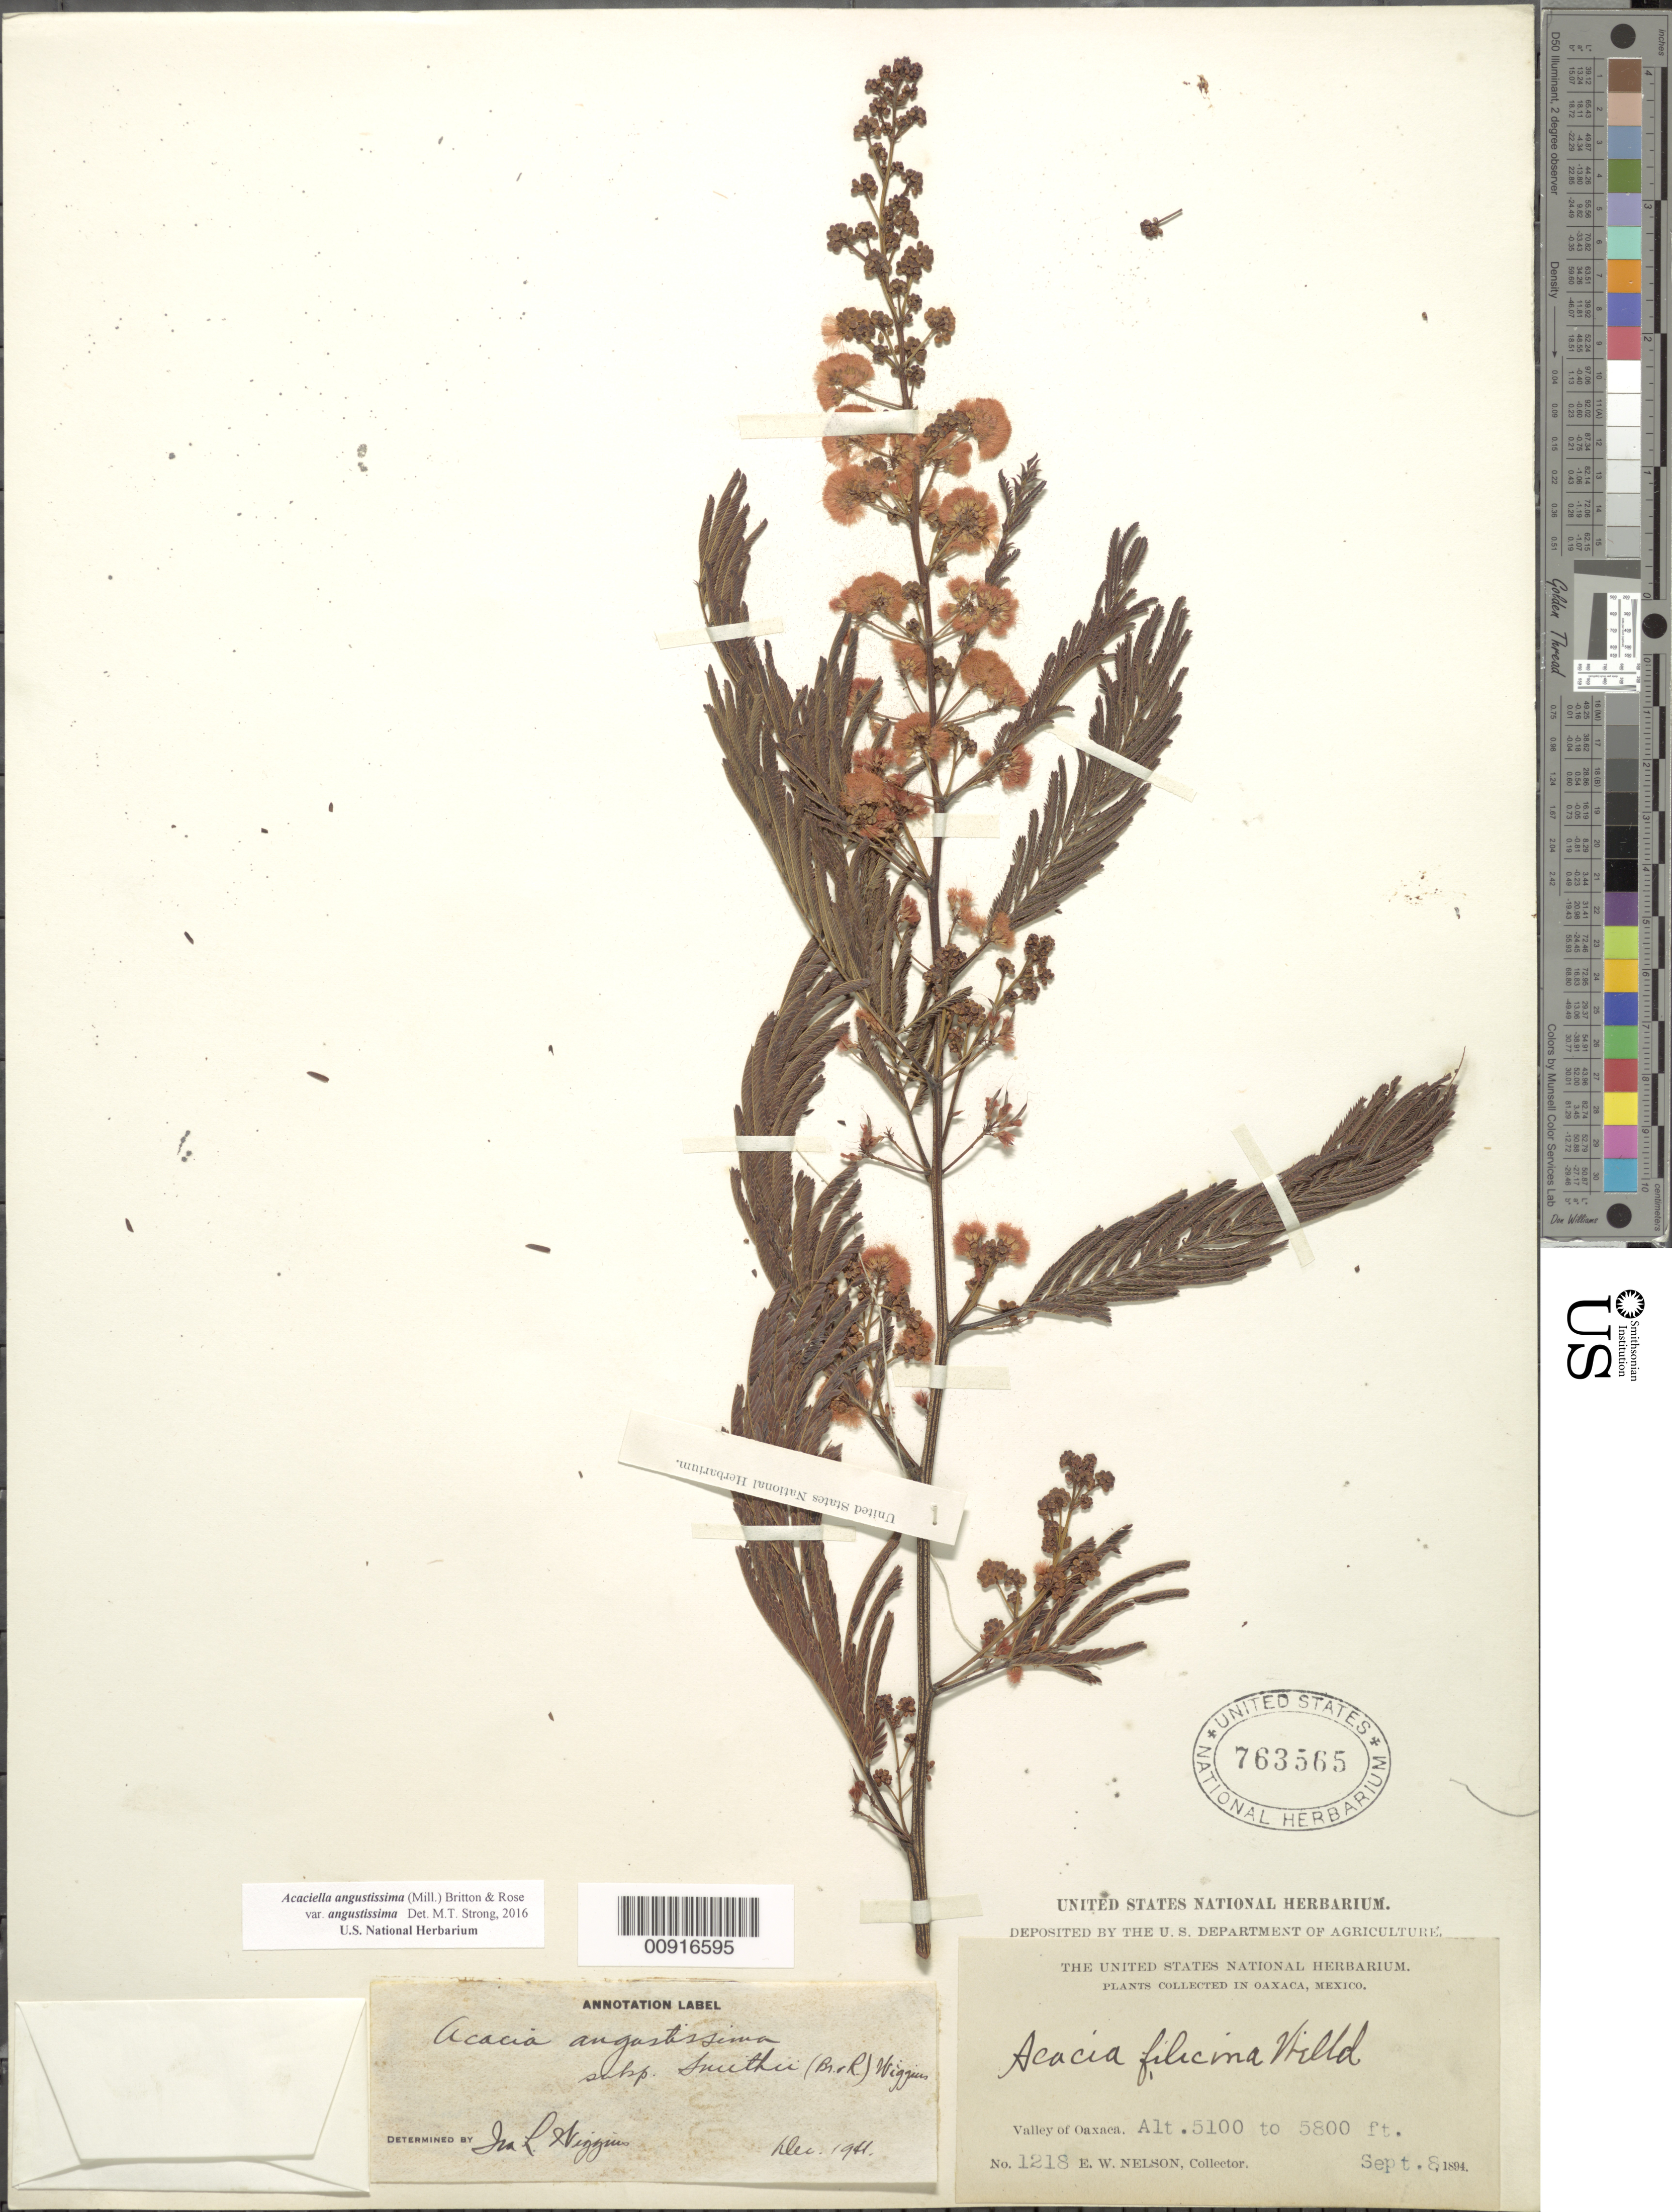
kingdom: Plantae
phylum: Tracheophyta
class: Magnoliopsida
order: Fabales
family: Fabaceae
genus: Acaciella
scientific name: Acaciella angustissima var. angustissima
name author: (Mill.) Britton & Rose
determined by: Strong, M. T., (US), Smithsonian Institution - National Museum of Natural History (UNITED STATES)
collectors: E. W. Nelson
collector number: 1218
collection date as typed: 08 Sep 1894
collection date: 1894-09-08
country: Mexico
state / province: Oaxaca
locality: Valley of Oaxaca.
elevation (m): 1554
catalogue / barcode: US 763565